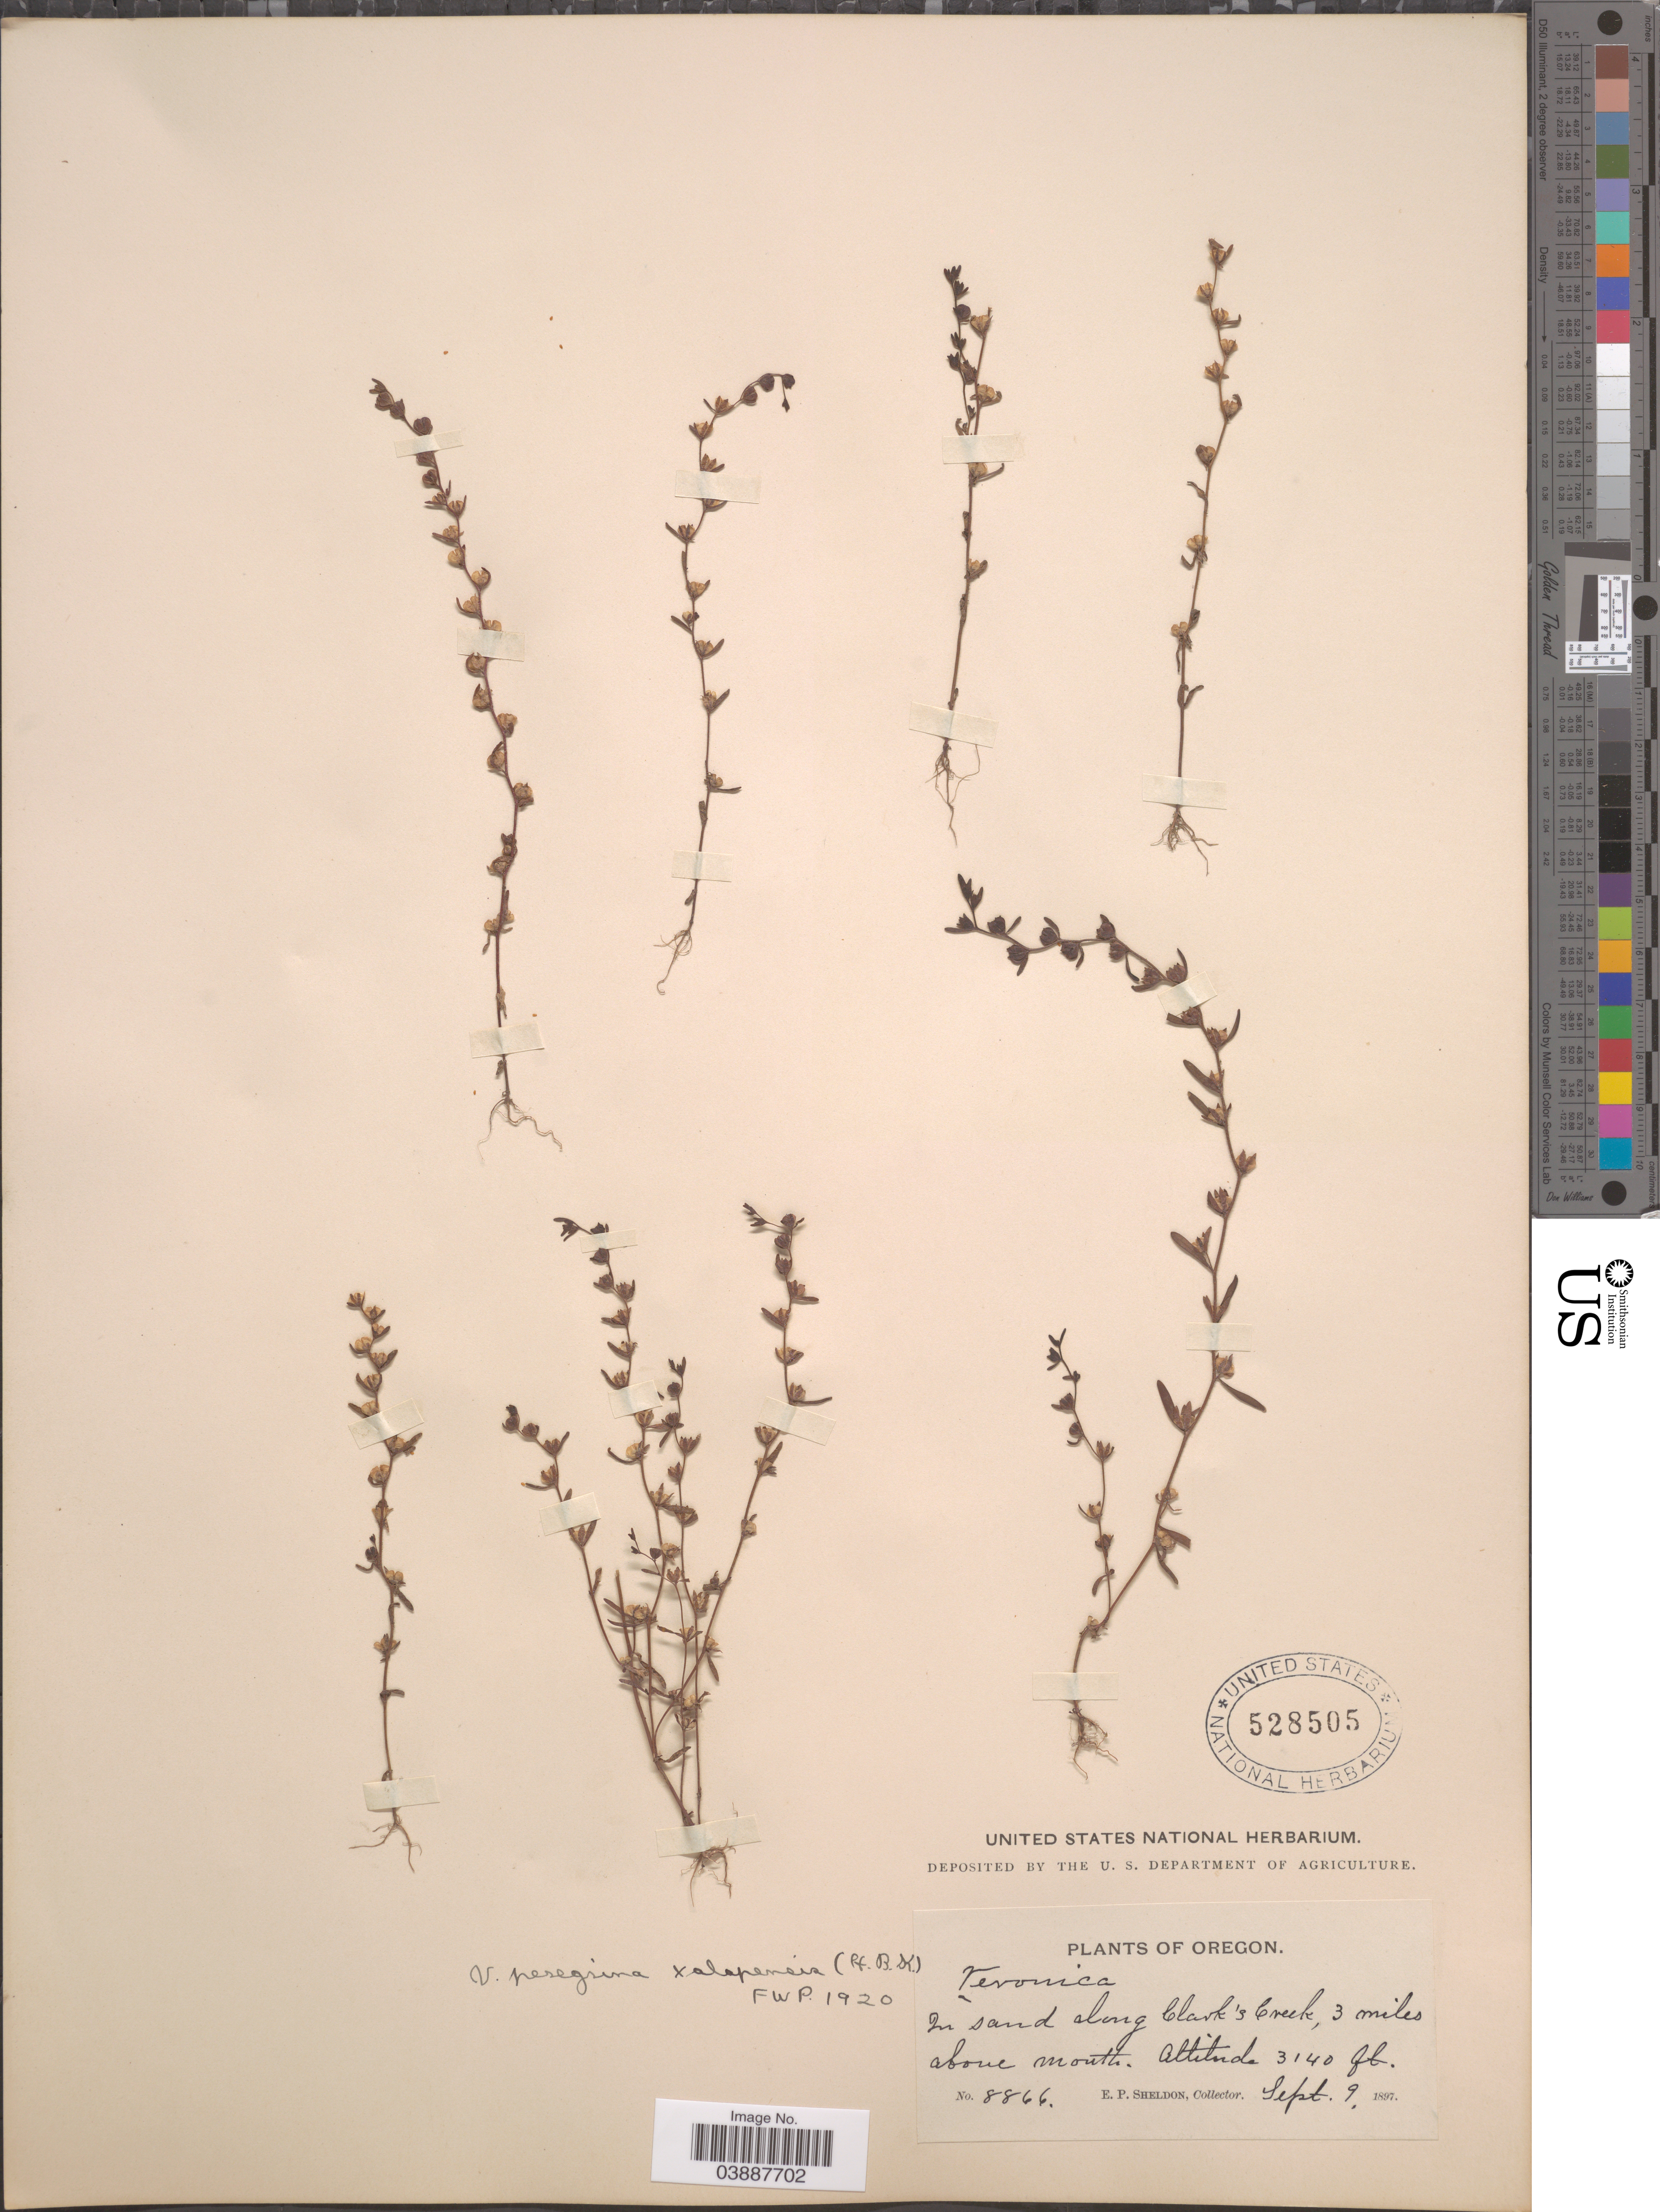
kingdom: Plantae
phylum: Tracheophyta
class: Magnoliopsida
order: Lamiales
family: Plantaginaceae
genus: Veronica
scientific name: Veronica peregrina var. xalapensis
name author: Kunth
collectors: E. P. Sheldon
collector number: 8866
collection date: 1897-09-09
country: United States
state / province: Oregon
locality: In sand along Clark's Creek, 3 miles above mouth.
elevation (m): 957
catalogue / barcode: US 528505